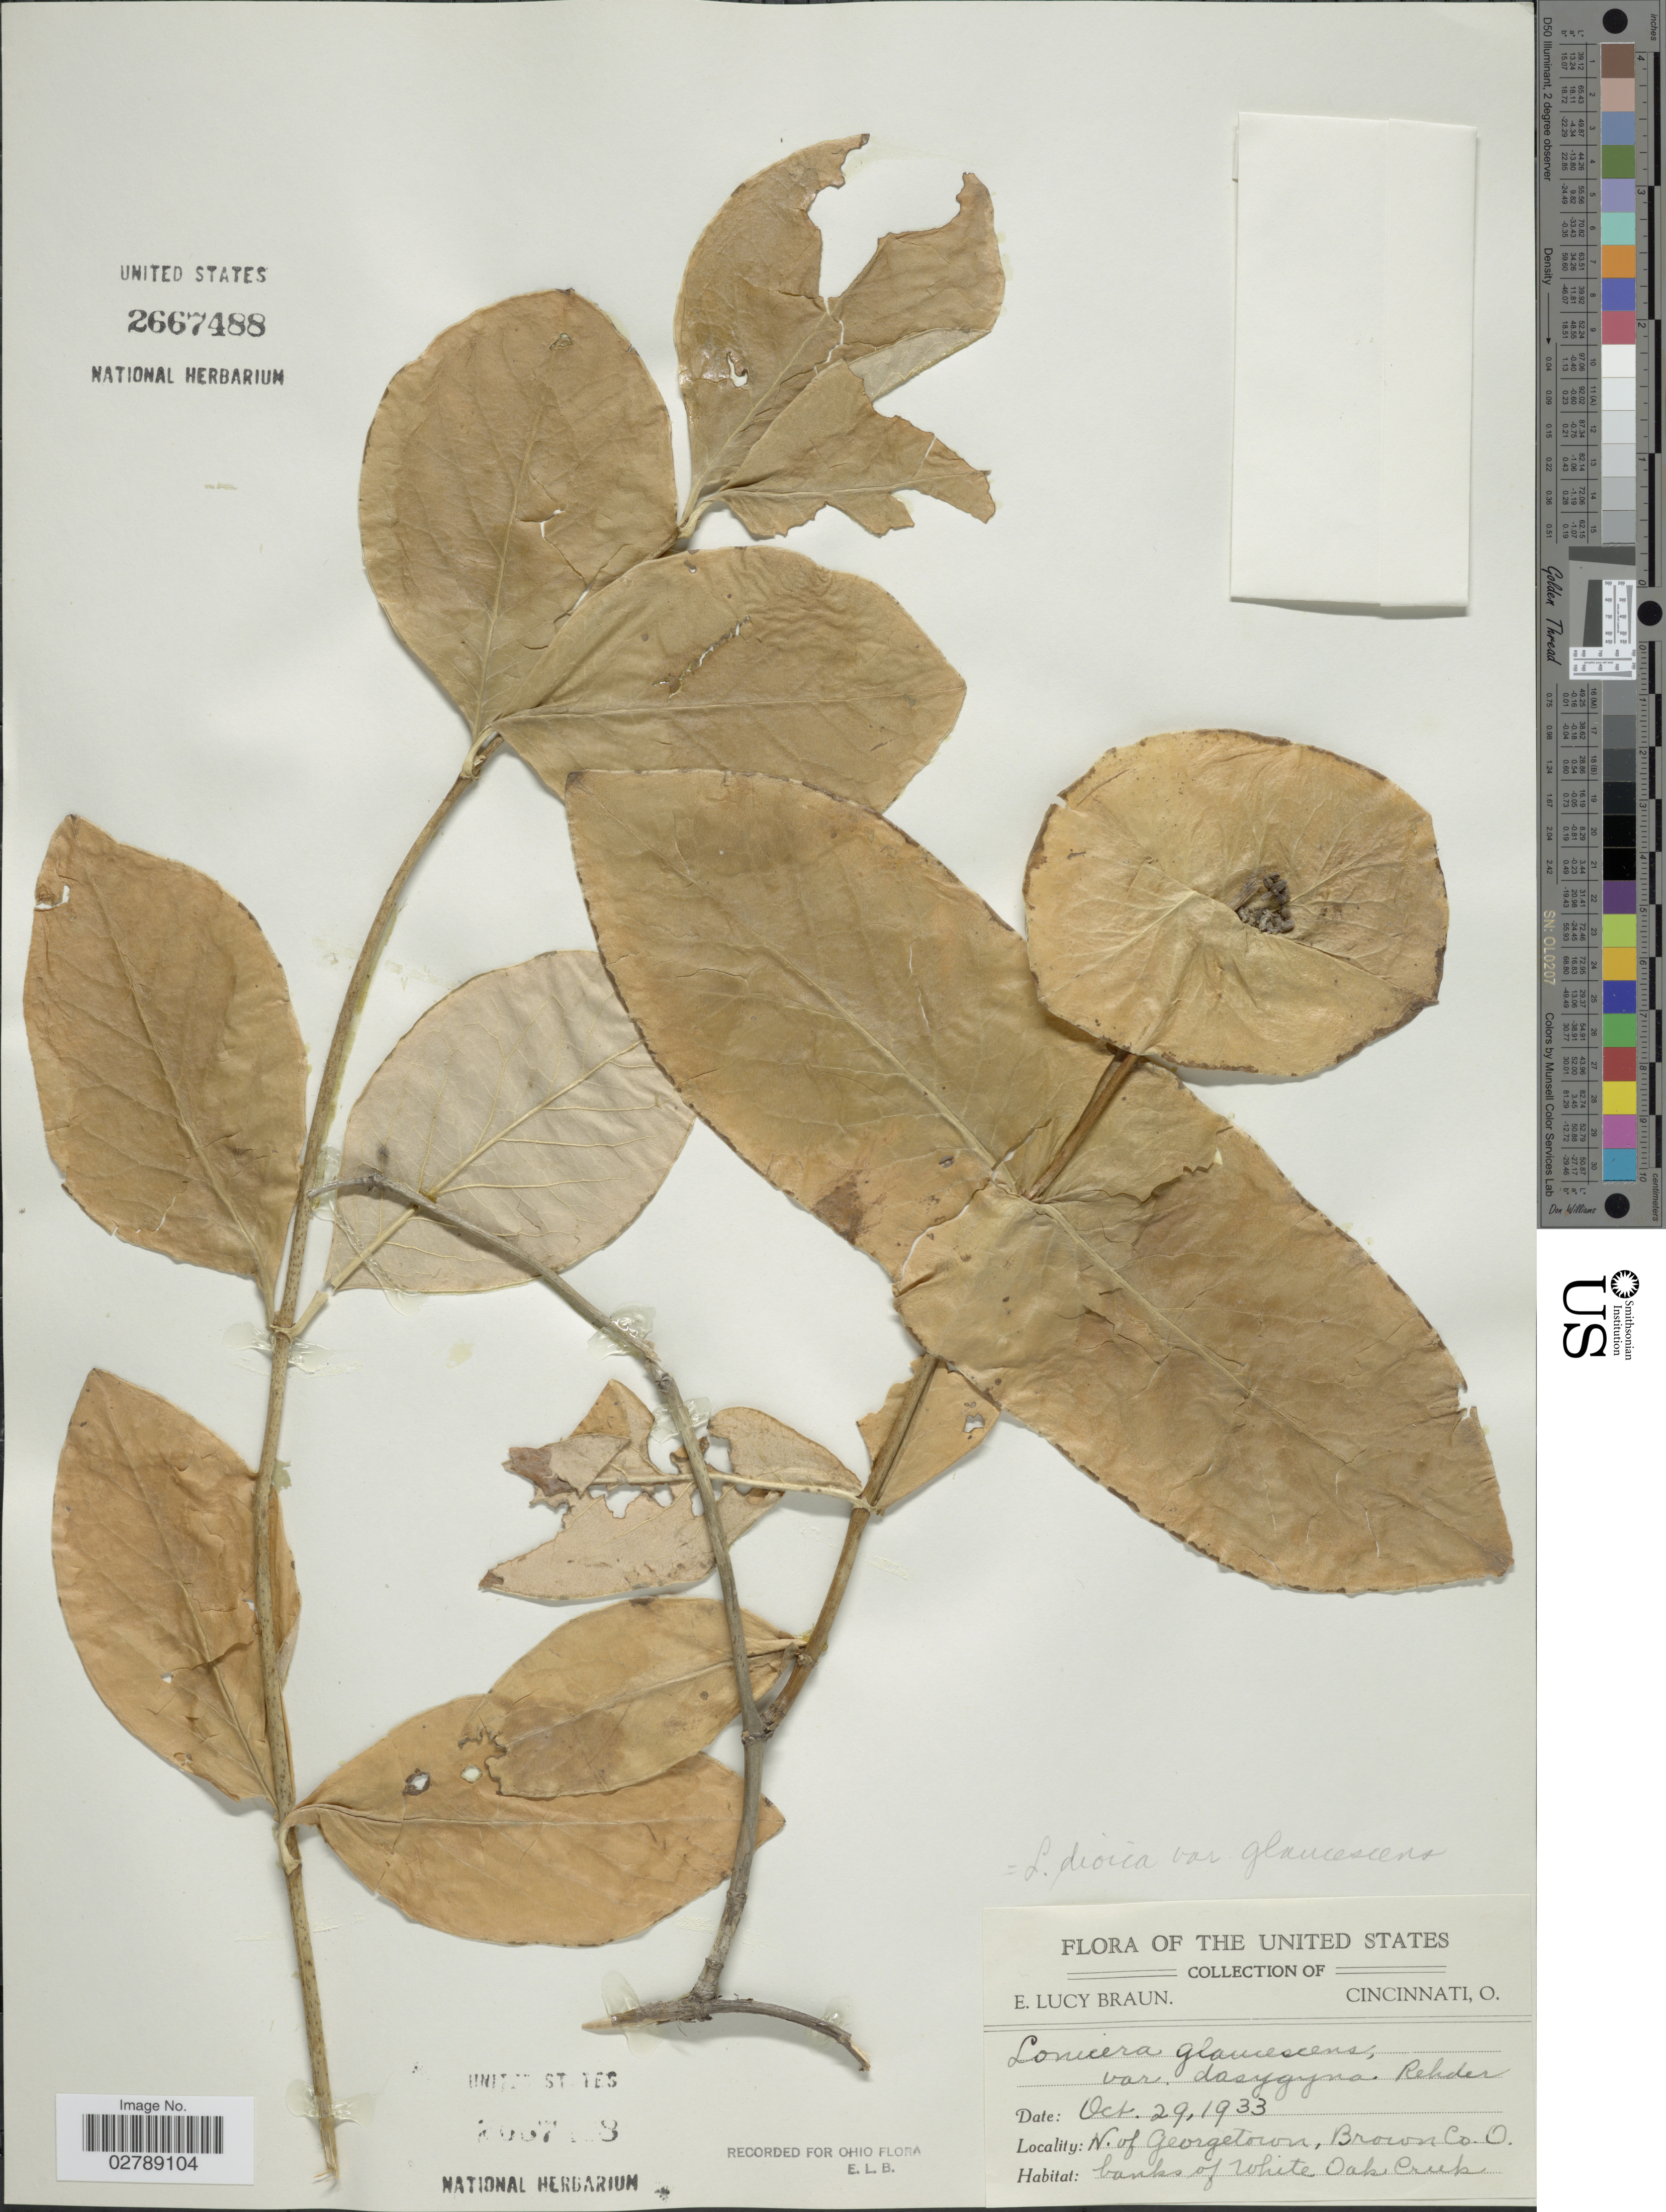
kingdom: Plantae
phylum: Tracheophyta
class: Magnoliopsida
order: Dipsacales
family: Caprifoliaceae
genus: Lonicera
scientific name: Lonicera dioica var. glaucescens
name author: (Rydb.) Butters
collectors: E. L. Braun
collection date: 1933-10-29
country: United States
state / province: Ohio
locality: N. of Georgetown, Brown Co. O., banks of White Oak Creek.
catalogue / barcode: US 2667488